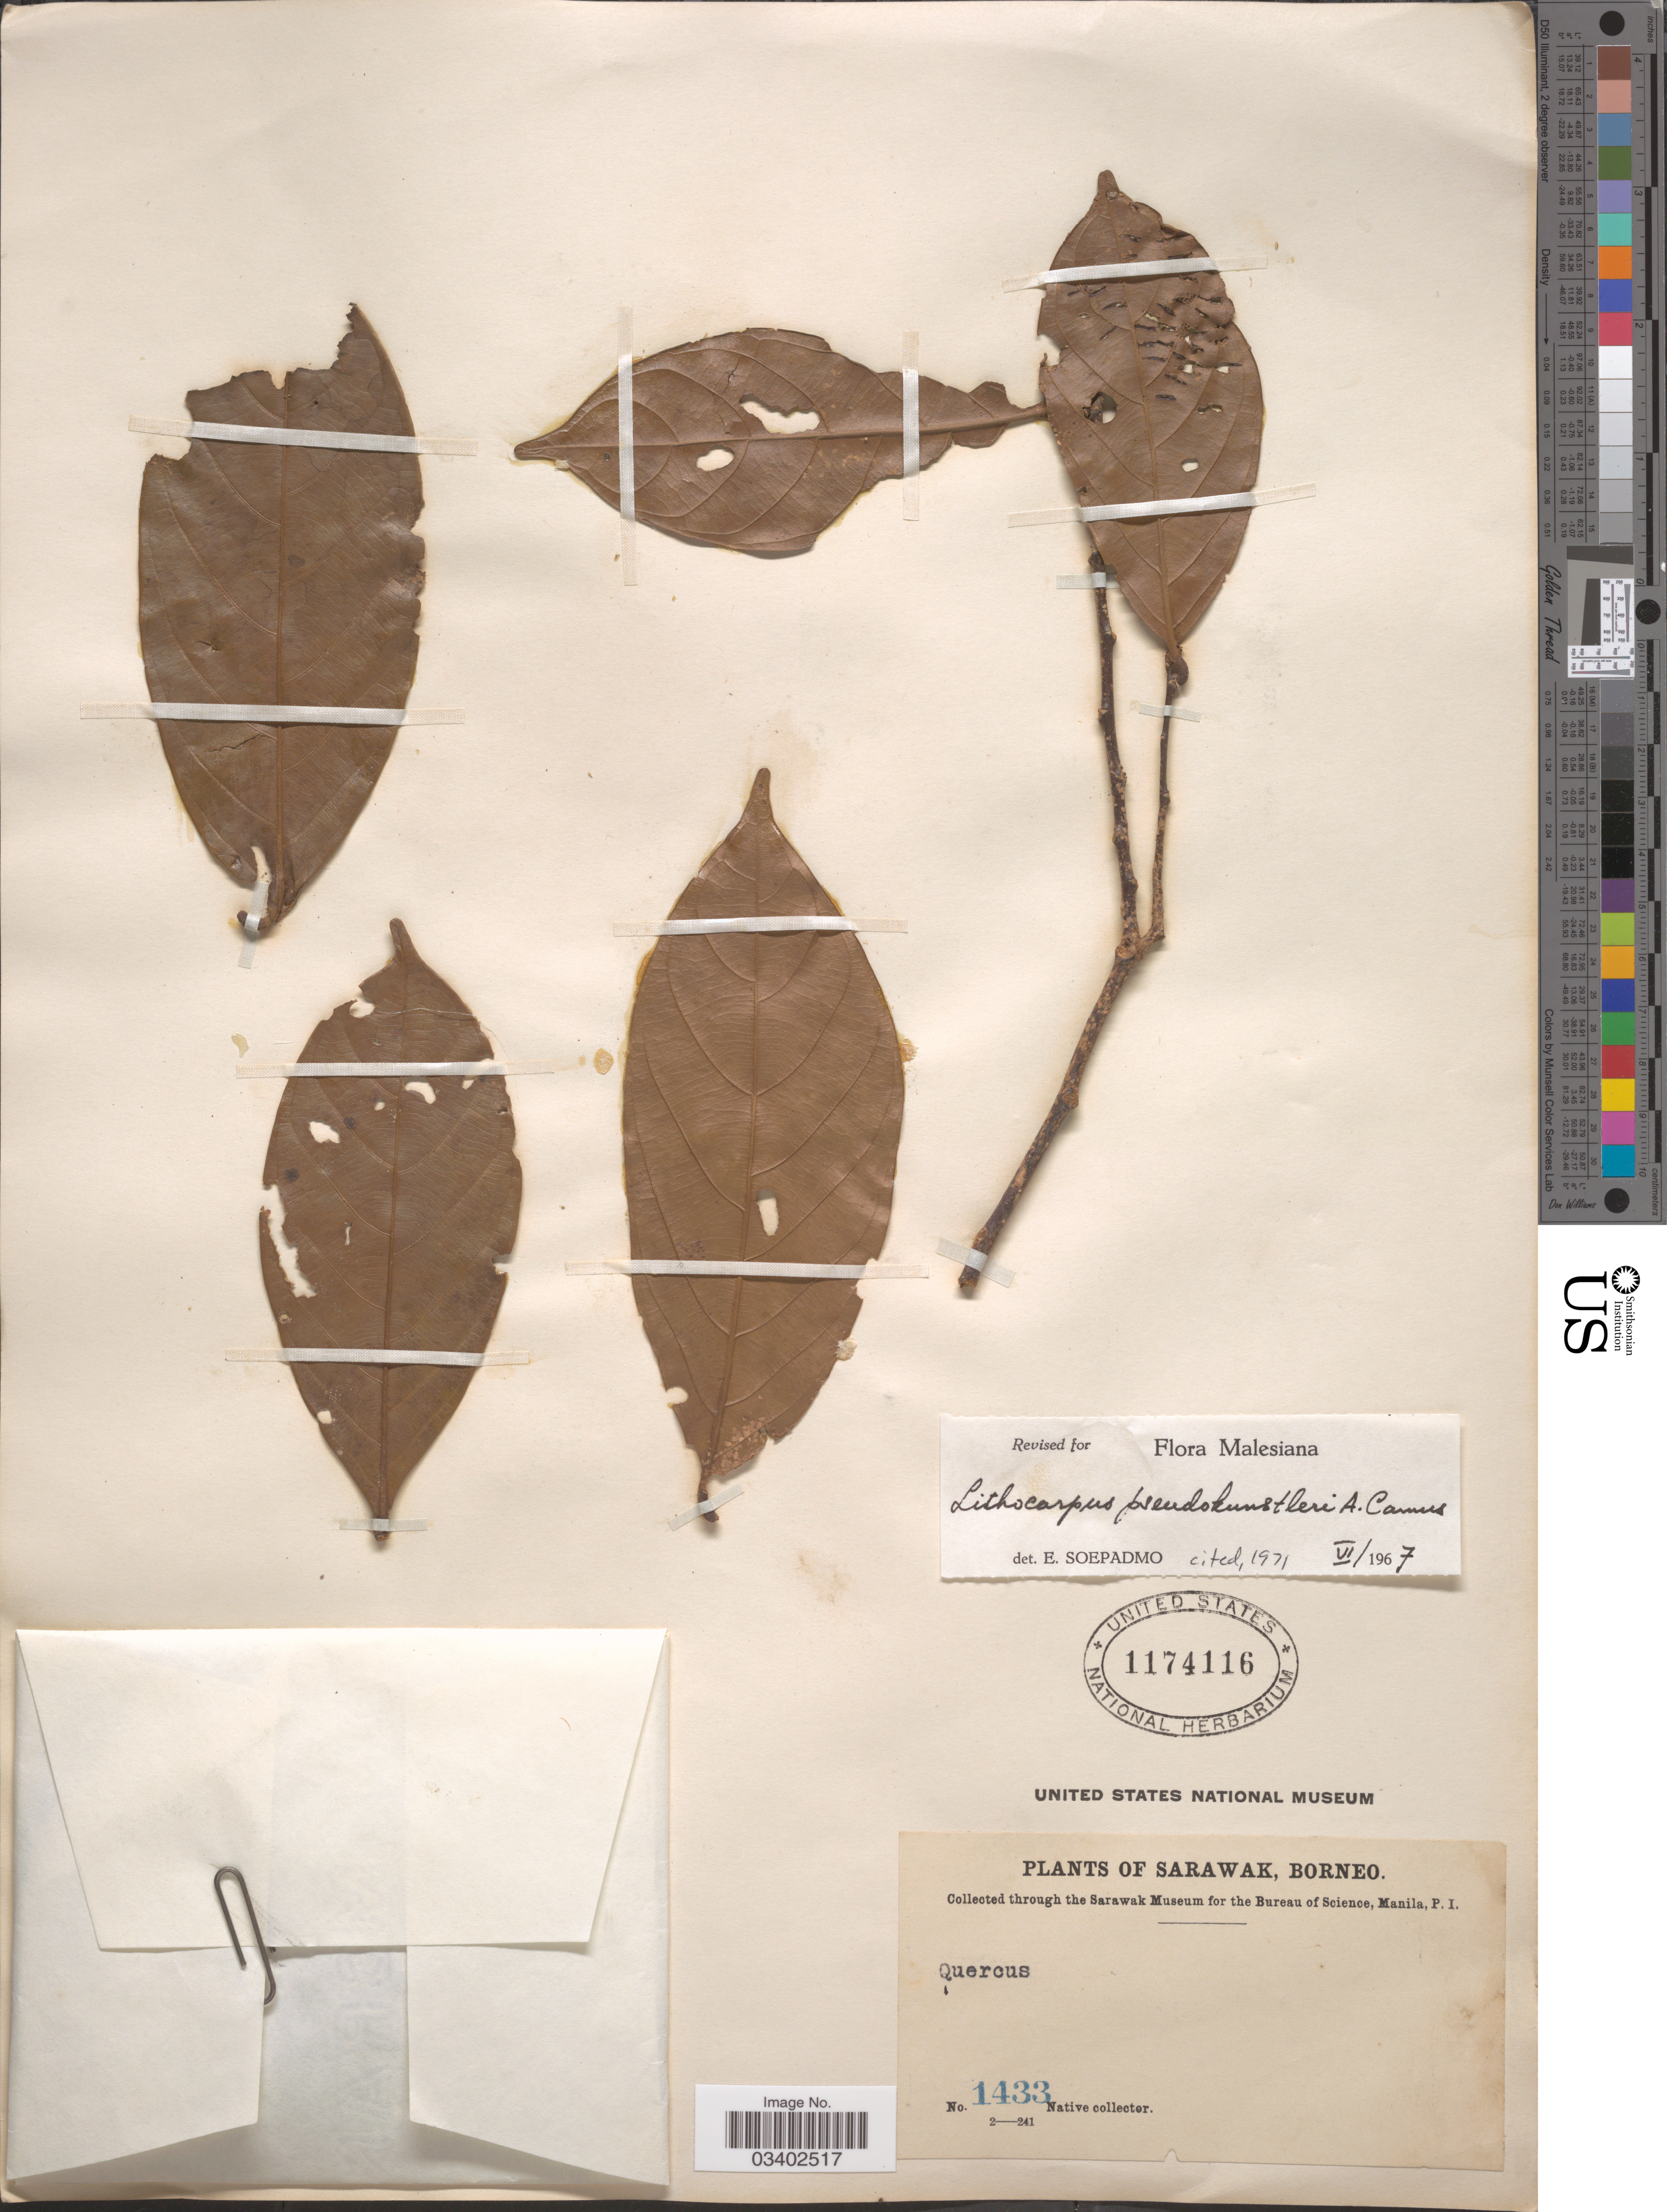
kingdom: Plantae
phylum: Tracheophyta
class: Magnoliopsida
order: Fagales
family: Fagaceae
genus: Lithocarpus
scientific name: Lithocarpus pseudokunstleri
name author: A. Camus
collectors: Native collector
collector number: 1433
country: Malaysia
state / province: Sarawak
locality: Borneo.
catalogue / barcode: US 1174116